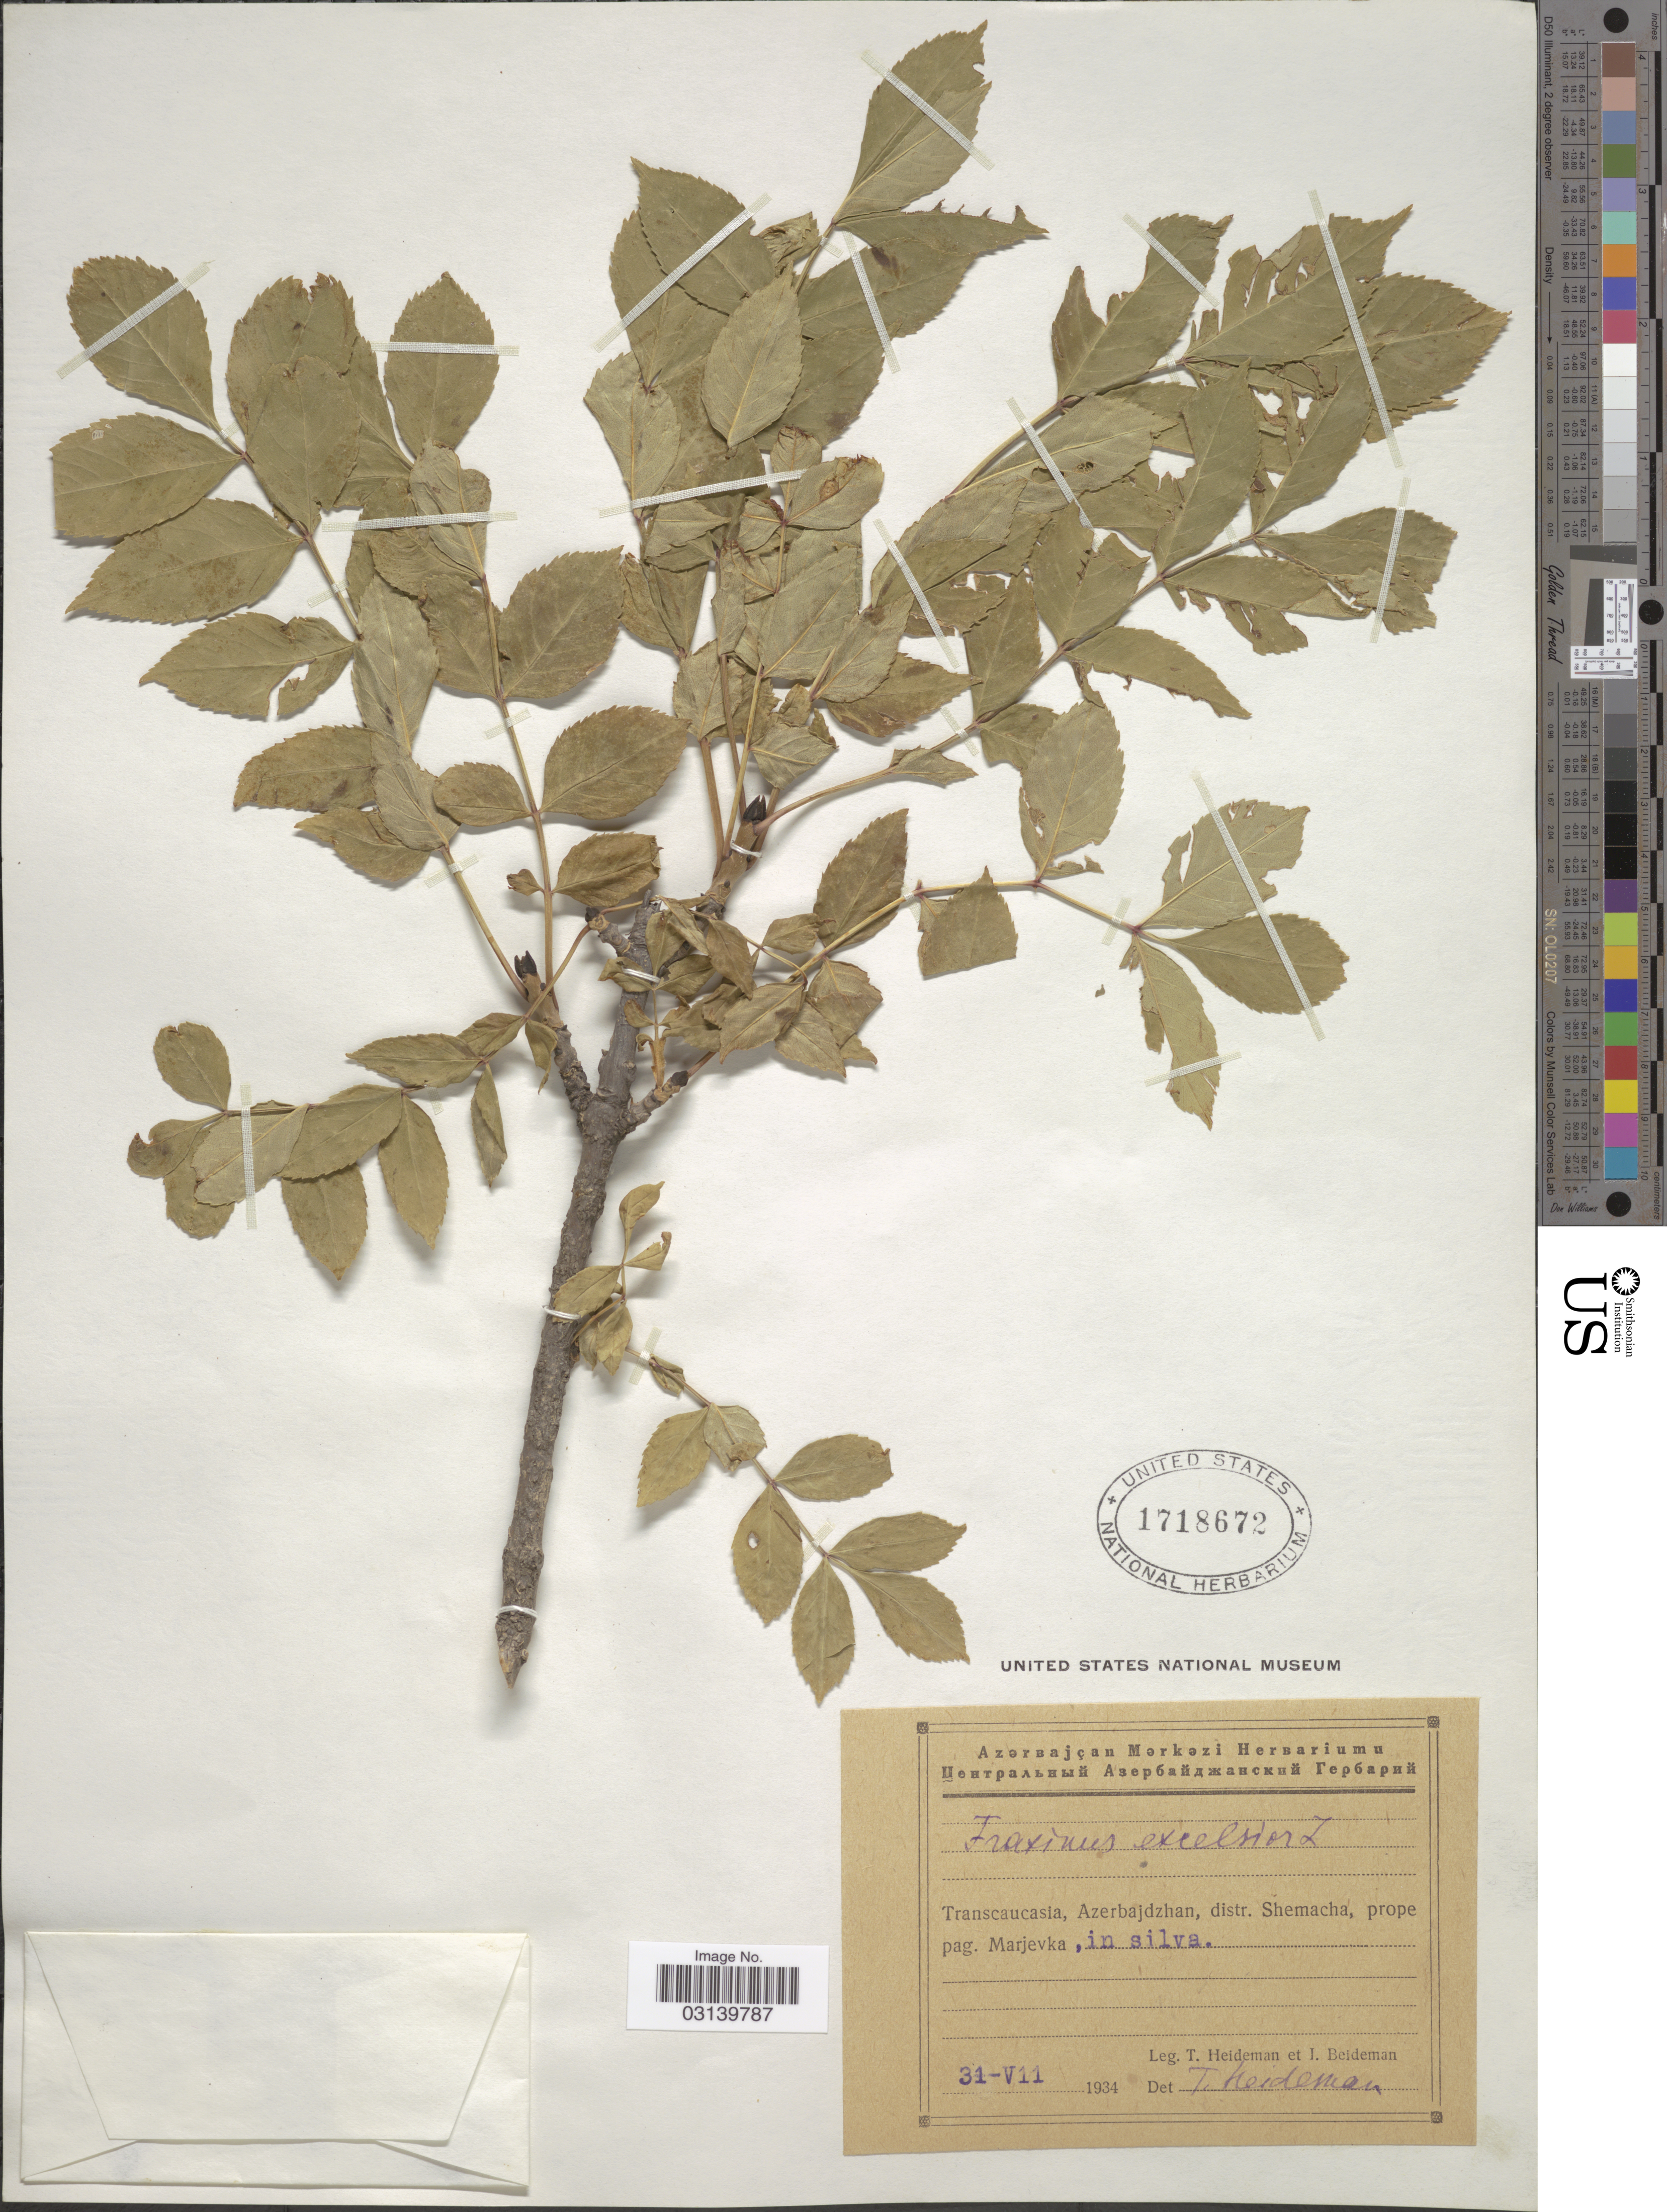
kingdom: Plantae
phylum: Tracheophyta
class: Magnoliopsida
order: Lamiales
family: Oleaceae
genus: Fraxinus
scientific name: Fraxinus excelsior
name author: L.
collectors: T. Heideman & I. Beideman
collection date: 1934-07-31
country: Azerbaijan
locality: Transcaucasia, Azerbajdzhan, distr. Shemacha, prope pag. Marjevka, in silva.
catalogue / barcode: US 1718672